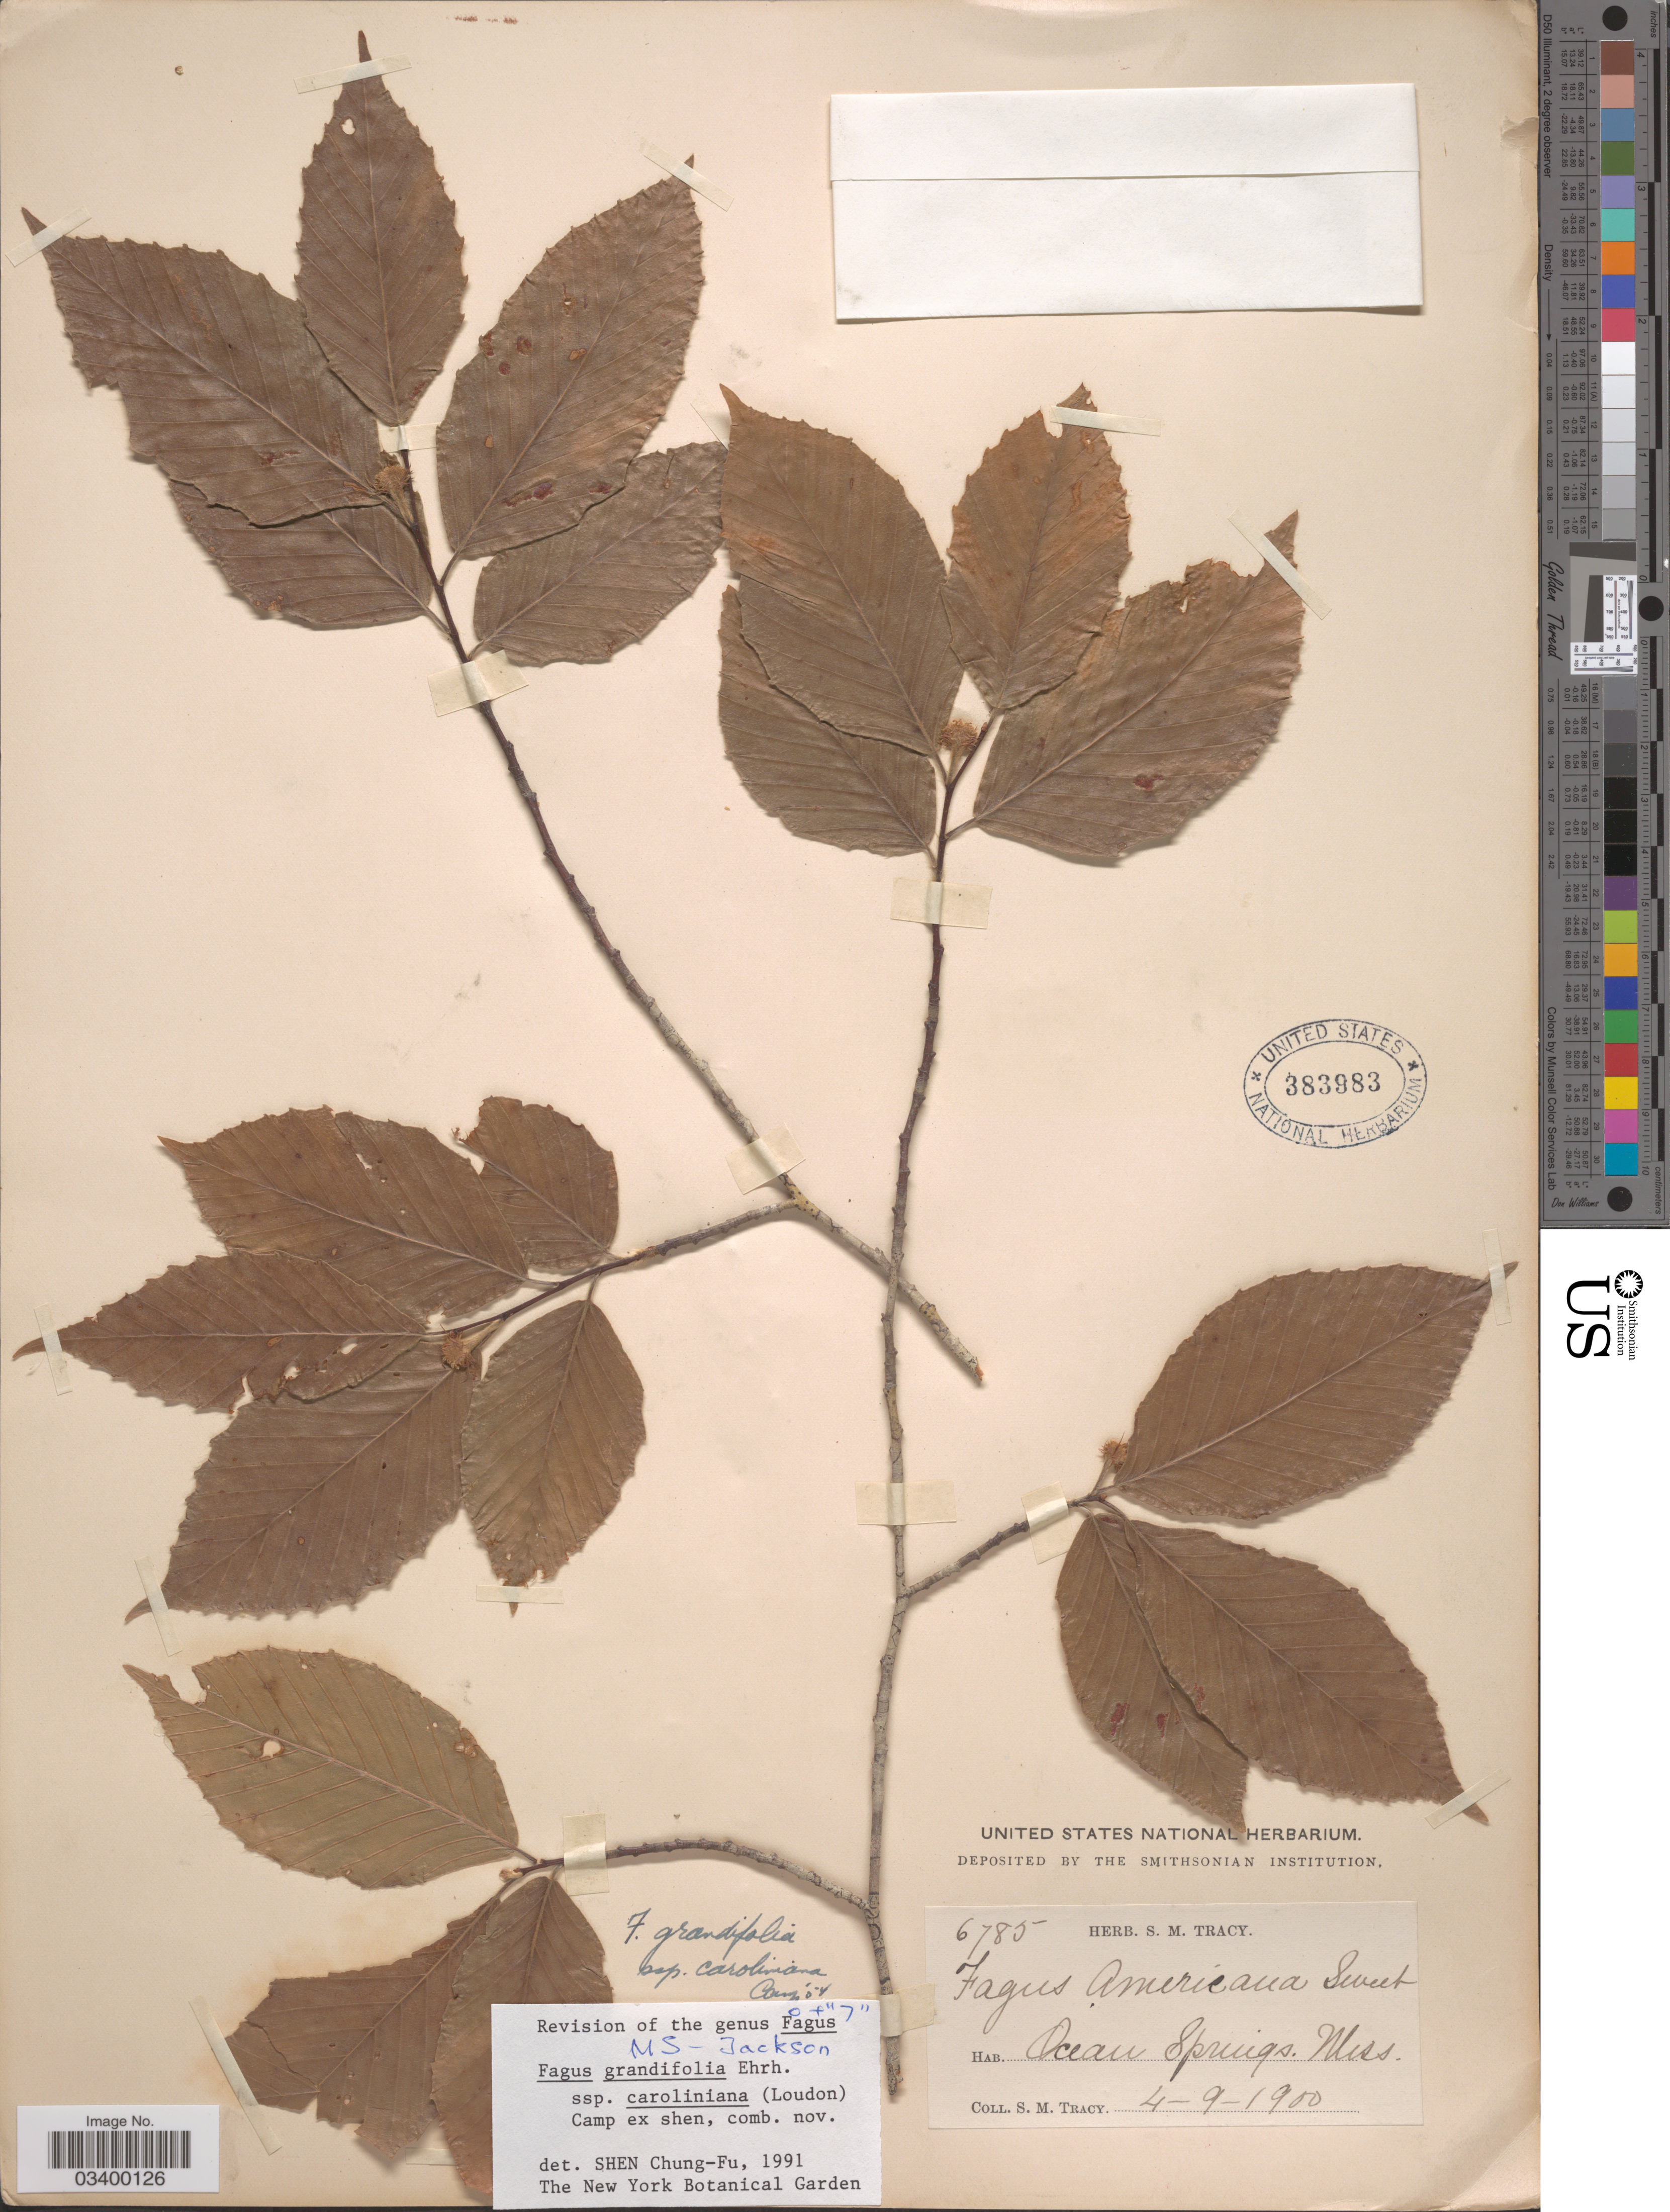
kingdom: Plantae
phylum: Tracheophyta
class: Magnoliopsida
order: Fagales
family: Fagaceae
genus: Fagus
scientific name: Fagus grandifolia subsp. caroliniana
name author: (Loudon) Fernald & Rehder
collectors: S. M. Tracy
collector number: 6785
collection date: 1900-04-09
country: United States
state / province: Mississippi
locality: Ocean Springs.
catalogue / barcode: US 383983